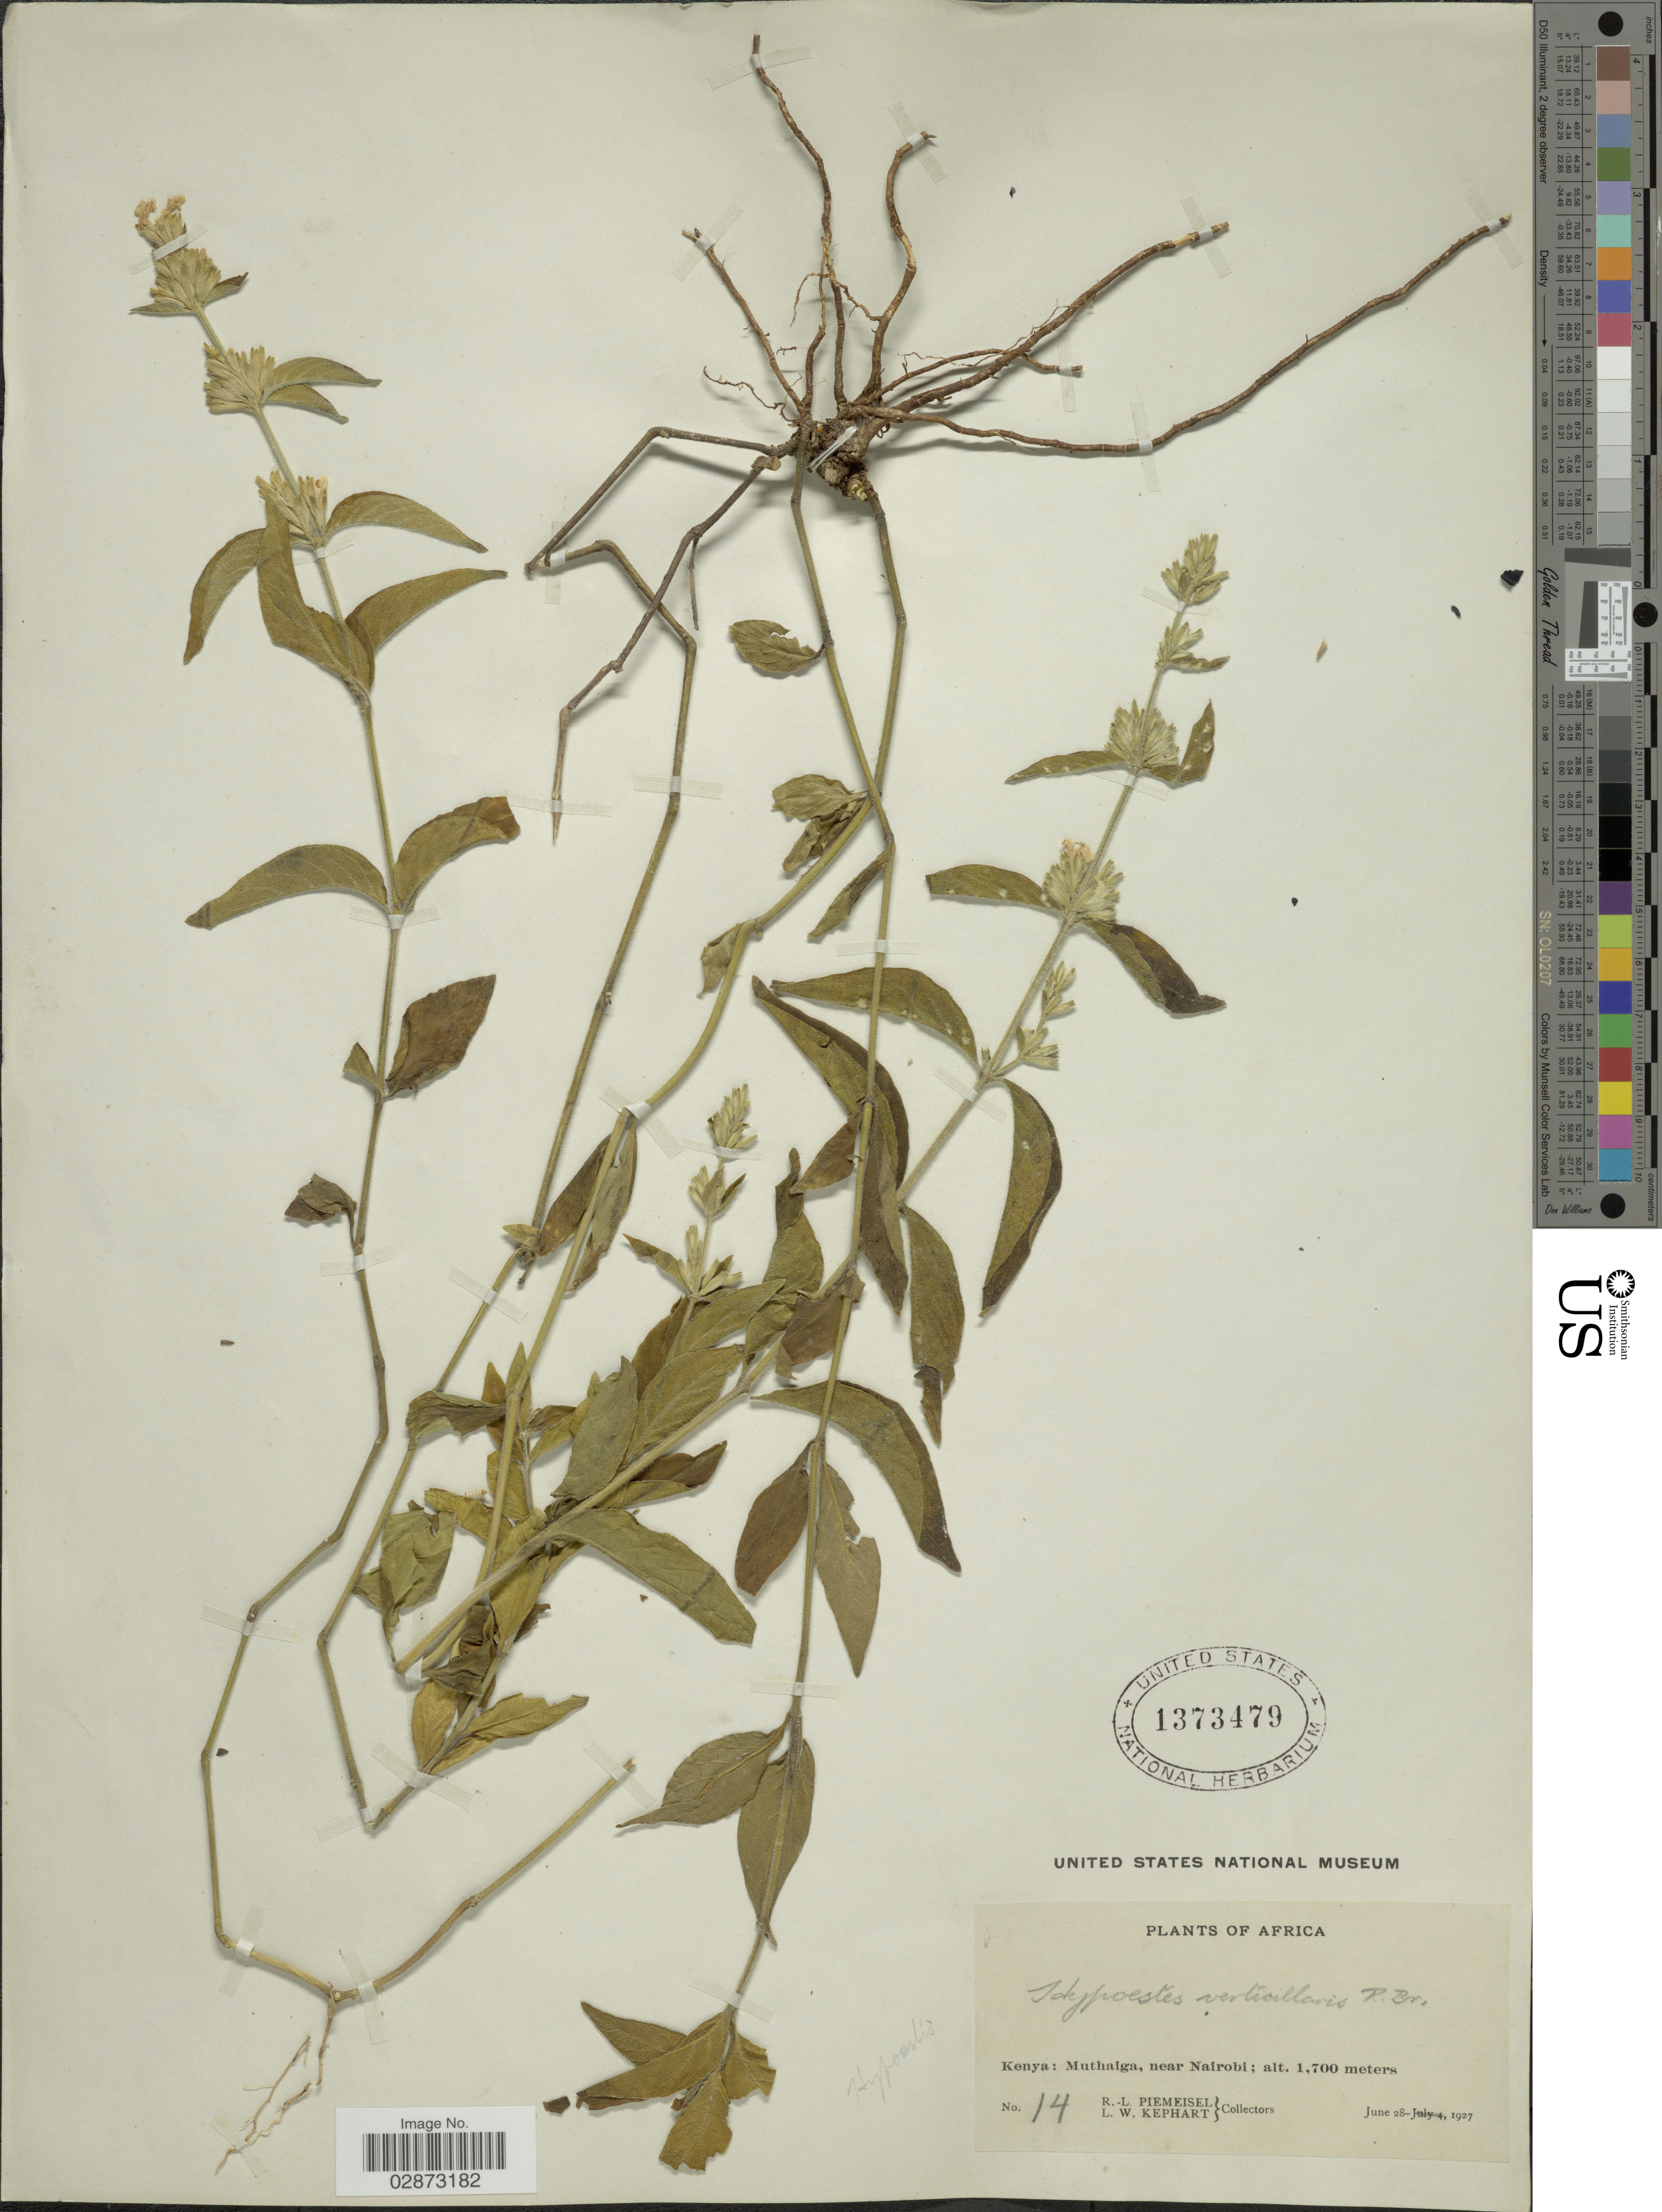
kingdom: Plantae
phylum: Tracheophyta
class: Magnoliopsida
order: Lamiales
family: Acanthaceae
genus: Hypoestes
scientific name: Hypoestes verticillaris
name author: (L. f.) Sol.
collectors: R. L. Piemeisel & L. W. Kephart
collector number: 14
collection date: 1927-06-28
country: Kenya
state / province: Nairobi Area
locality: Muthaiga, near Nairobi.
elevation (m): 1700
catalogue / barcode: US 1373479